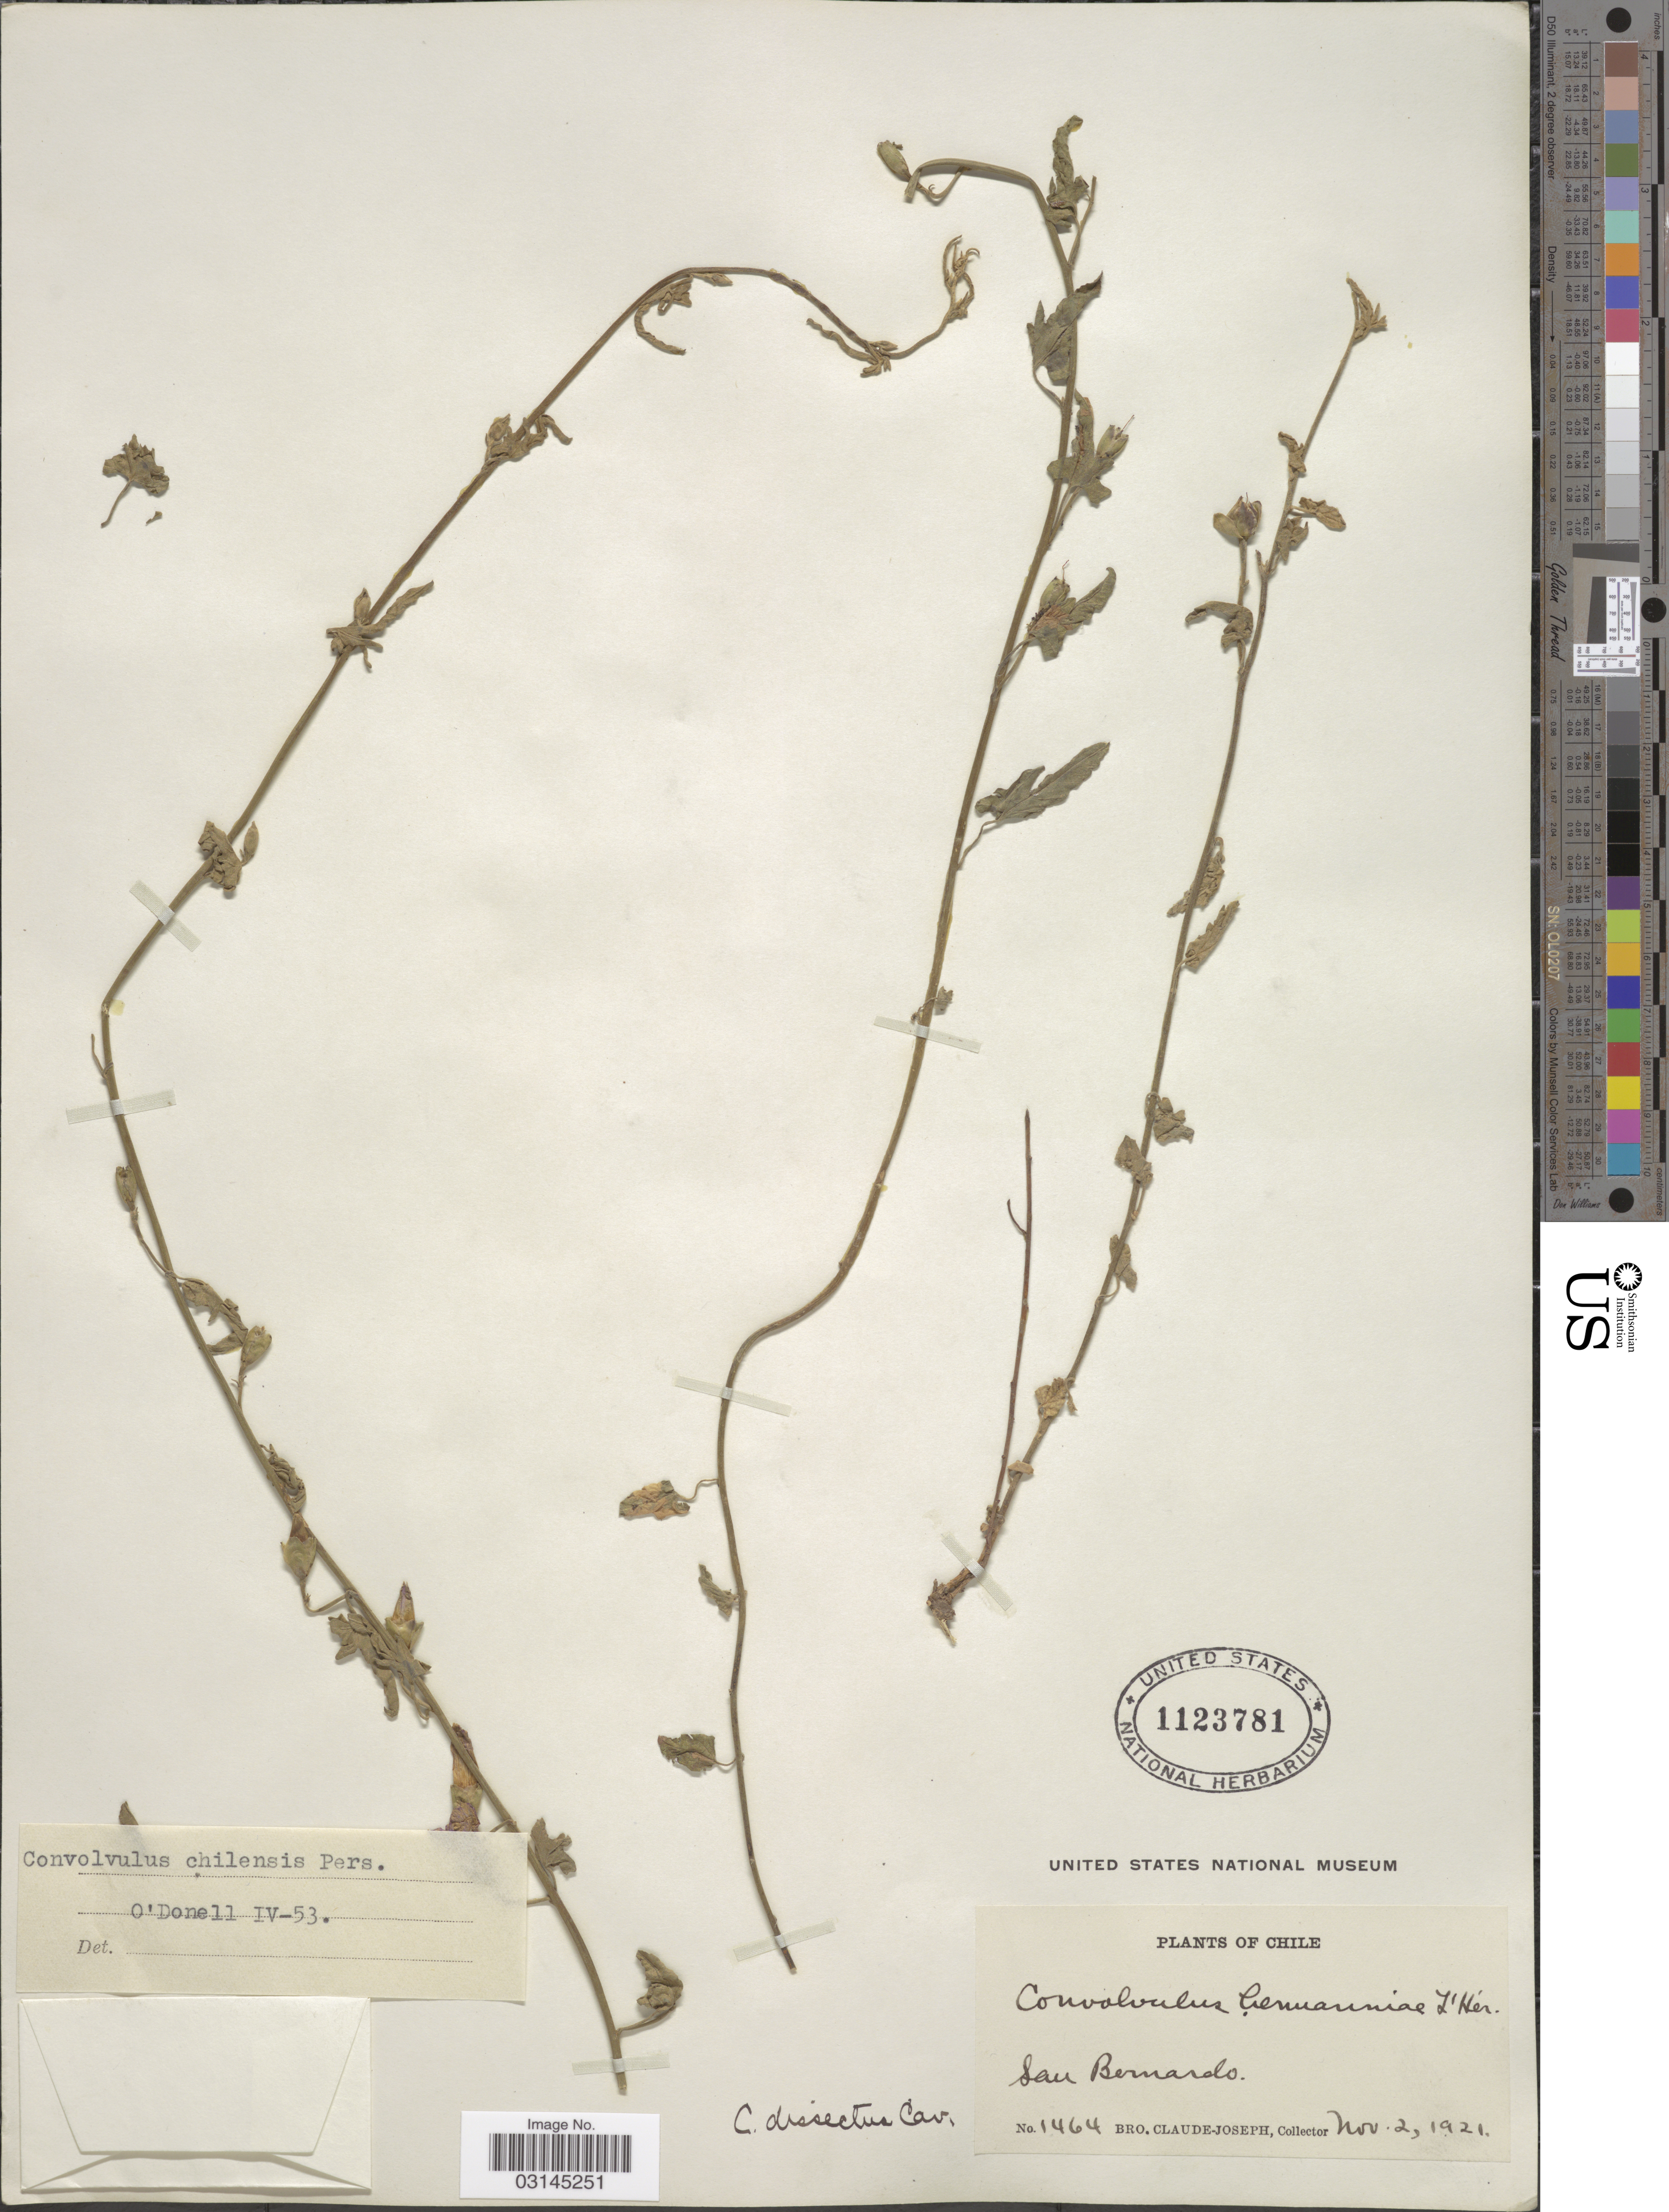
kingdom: Plantae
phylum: Tracheophyta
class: Magnoliopsida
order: Solanales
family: Convolvulaceae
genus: Convolvulus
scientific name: Convolvulus chilensis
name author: Pers.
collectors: Bro. Claude-Joseph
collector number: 1464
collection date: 1921-11-02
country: Chile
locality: San Bernardo.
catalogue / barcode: US 1123781